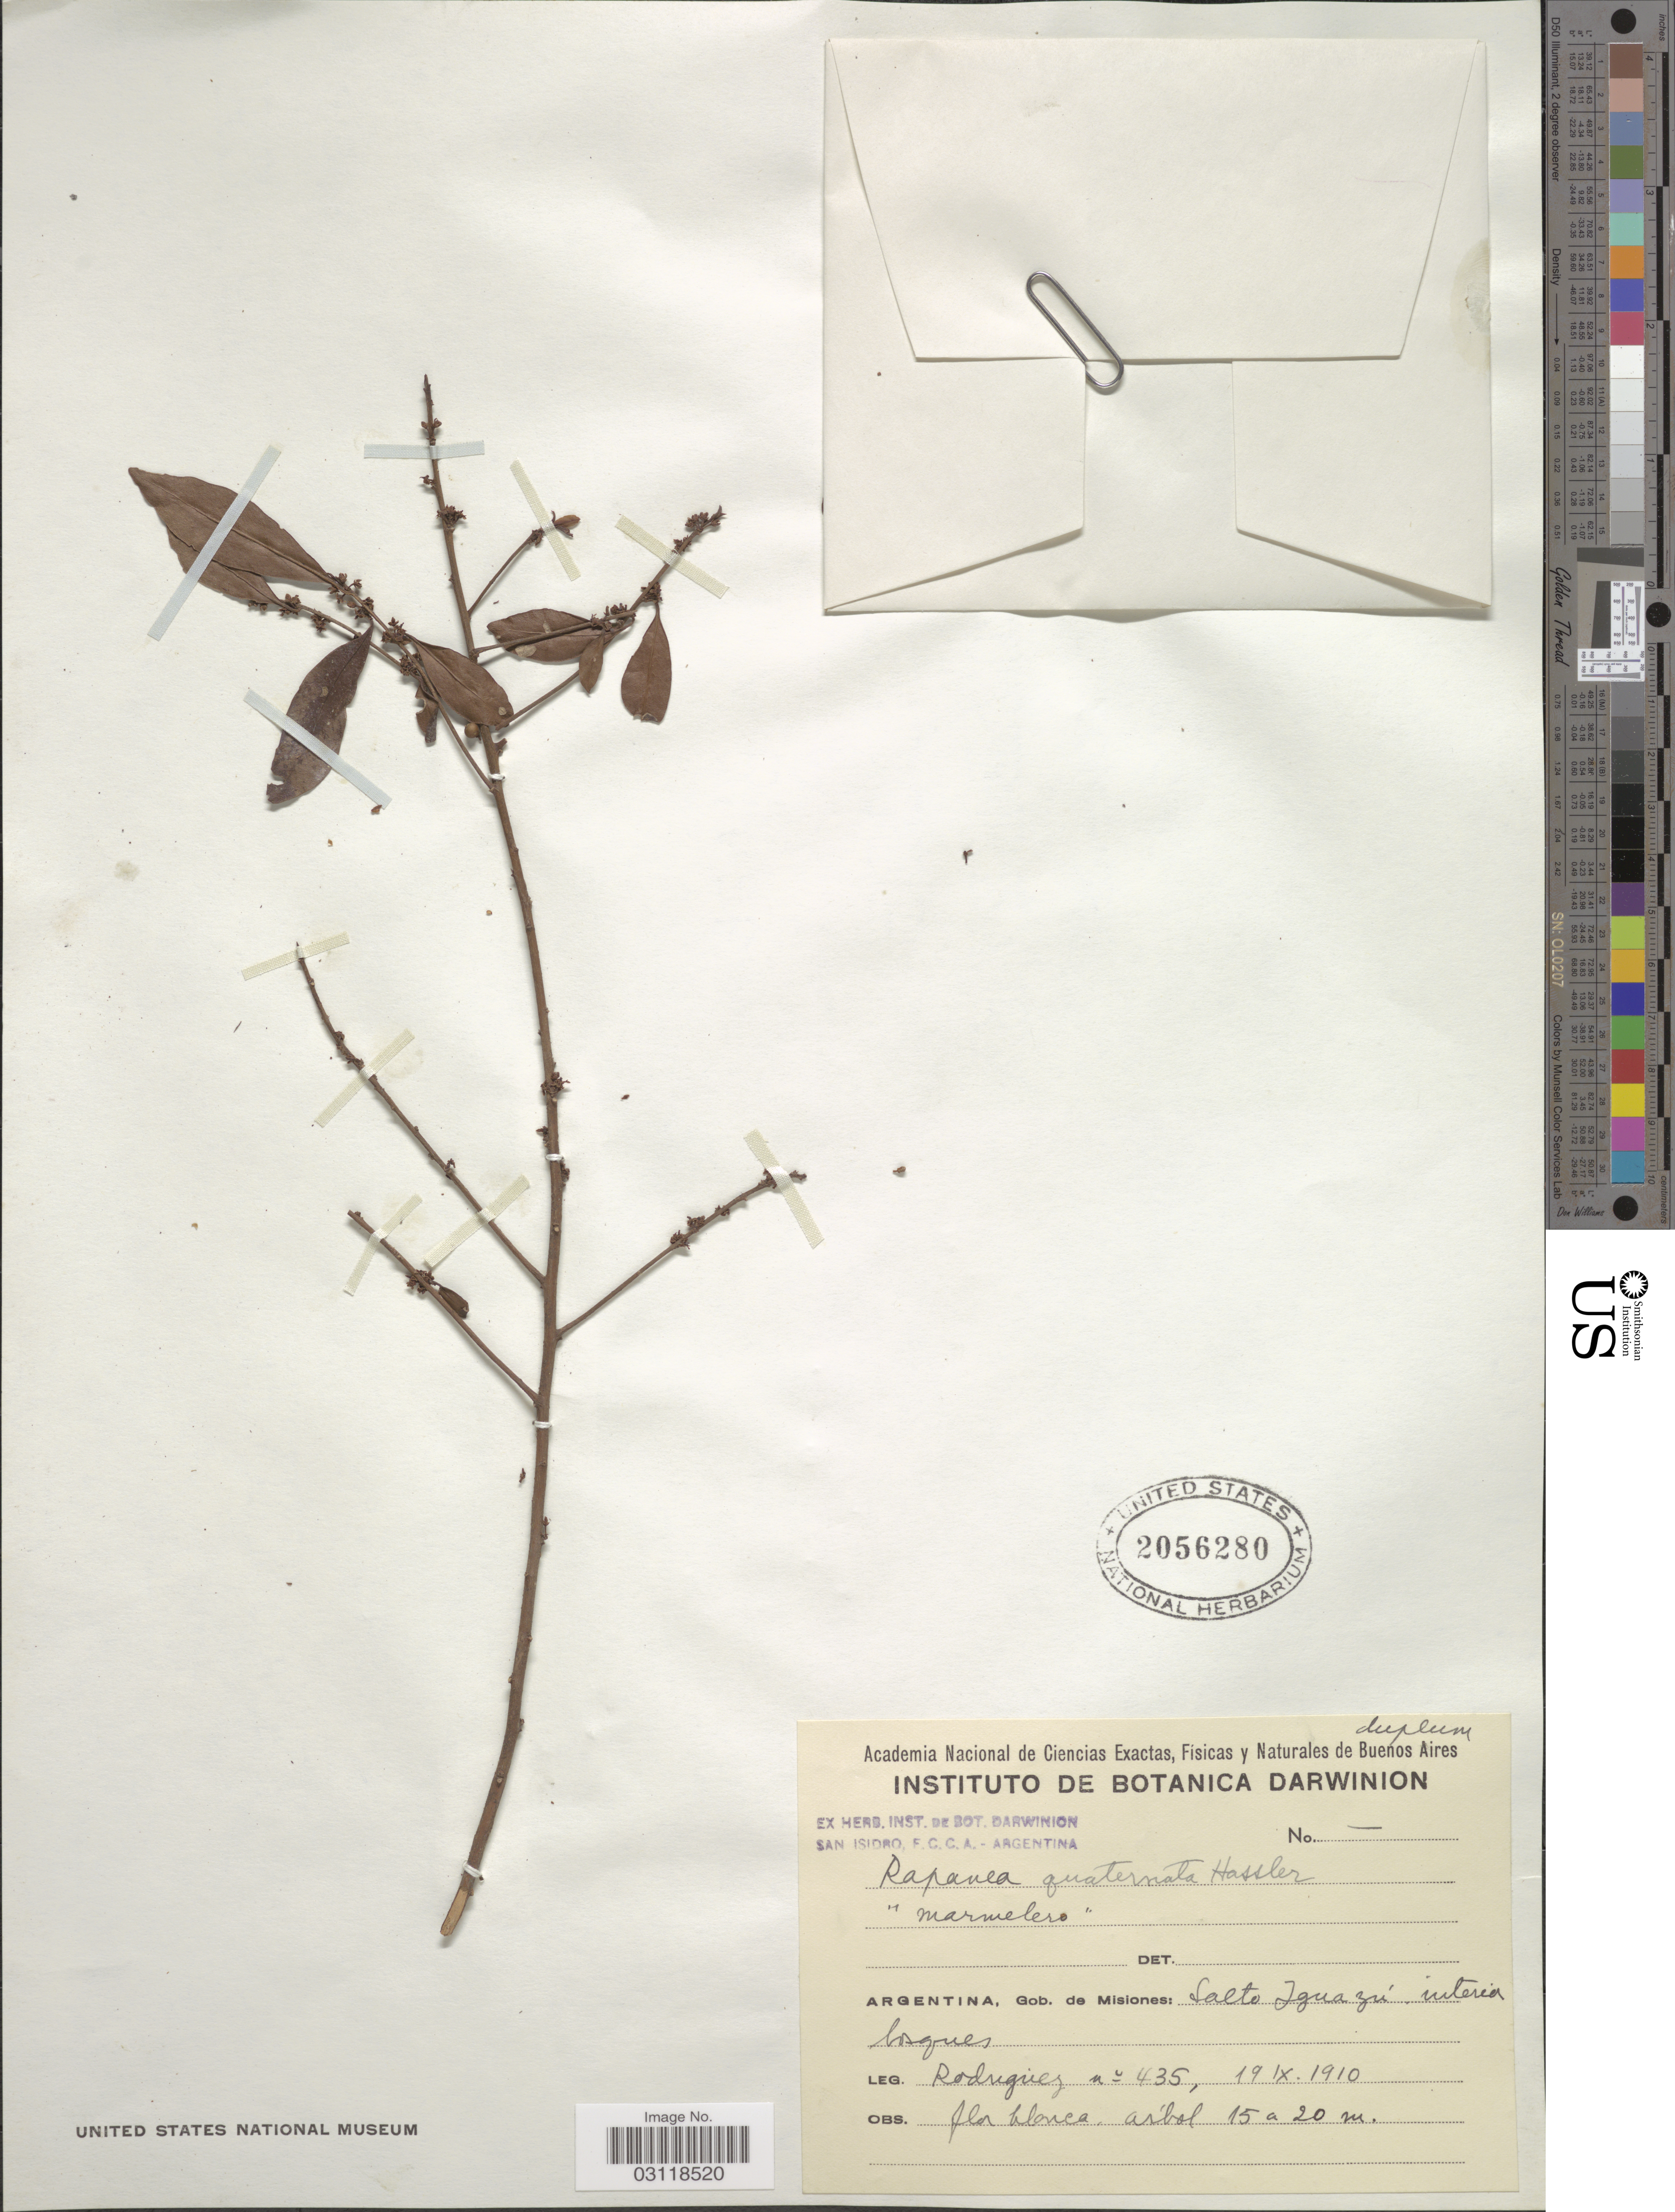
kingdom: Plantae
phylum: Tracheophyta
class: Magnoliopsida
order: Ericales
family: Primulaceae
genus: Rapanea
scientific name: Rapanea quaternata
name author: Hassl.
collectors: Rodriguez, --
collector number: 435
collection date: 1910-09-19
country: Argentina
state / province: Misiones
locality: Gob. de Misiones: Salto Iguazú.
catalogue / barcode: US 2056280